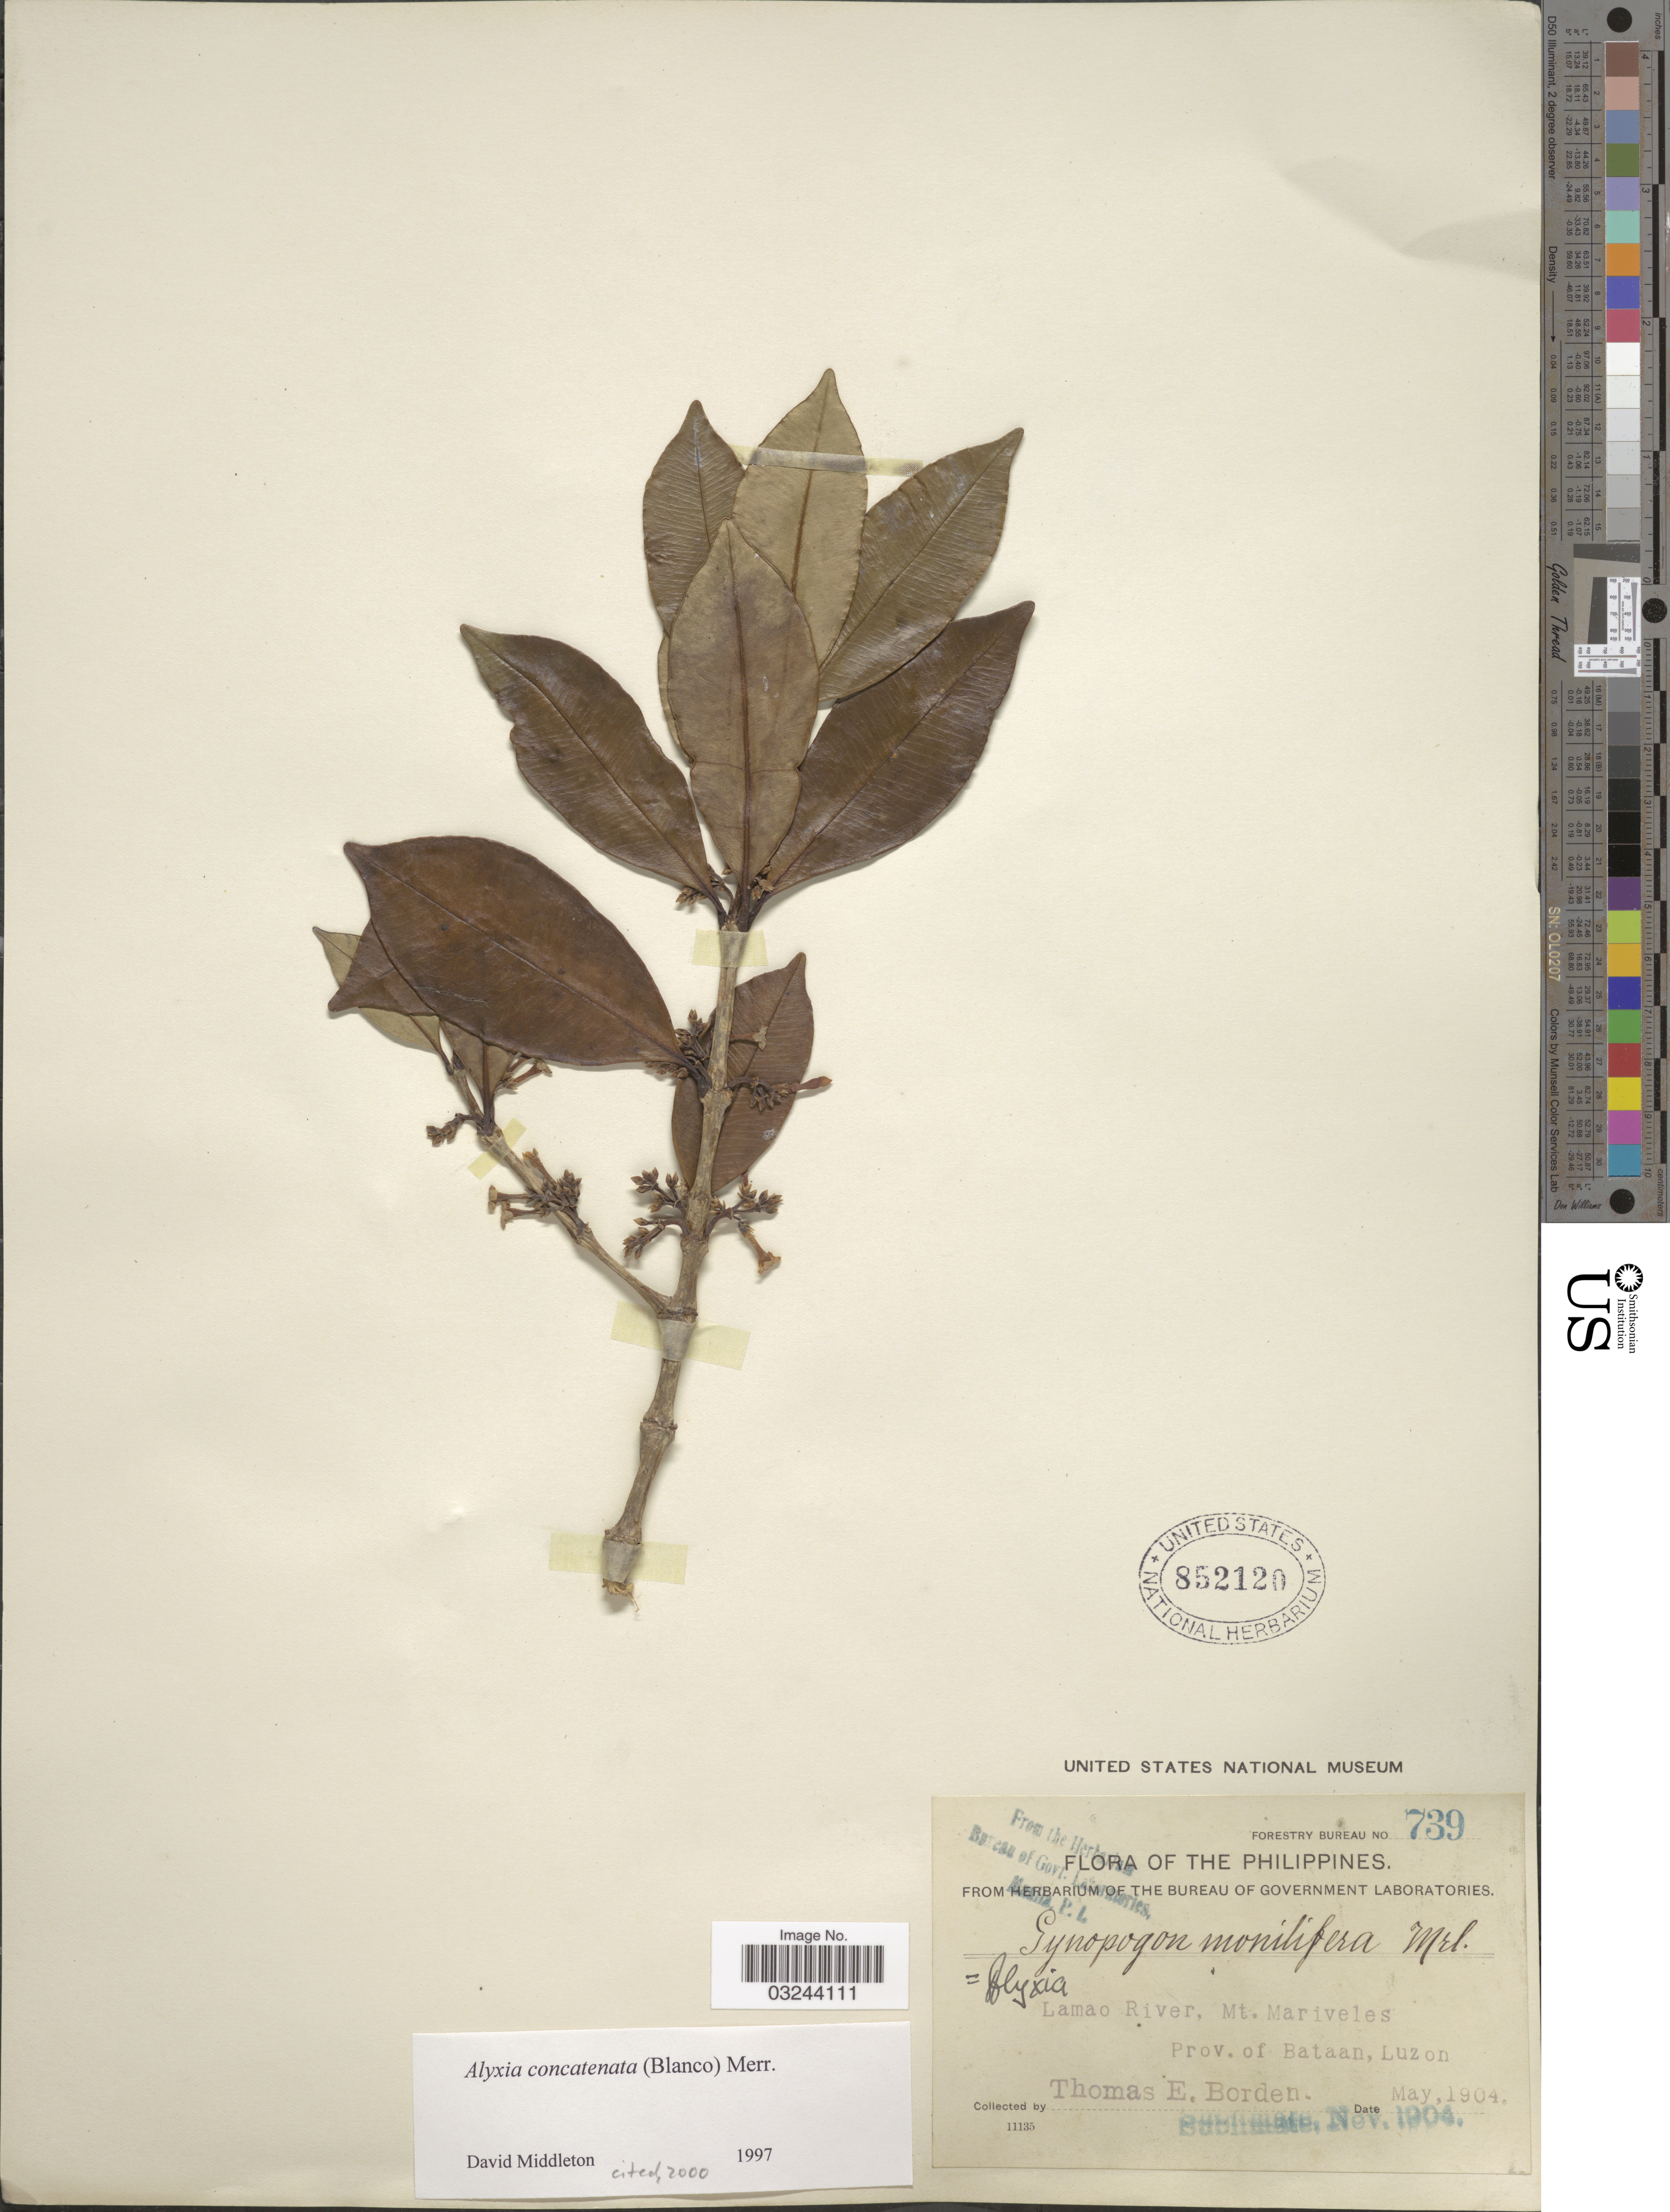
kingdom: Plantae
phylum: Tracheophyta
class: Magnoliopsida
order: Gentianales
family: Apocynaceae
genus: Alyxia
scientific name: Alyxia concatenata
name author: (Blanco) Merr.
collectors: T. E. Borden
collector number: Forestry Bureau 739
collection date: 1904-05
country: Philippines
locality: Lamao River, Mt. Mariveles, Prov. of Bataan, Luzon.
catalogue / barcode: US 852120